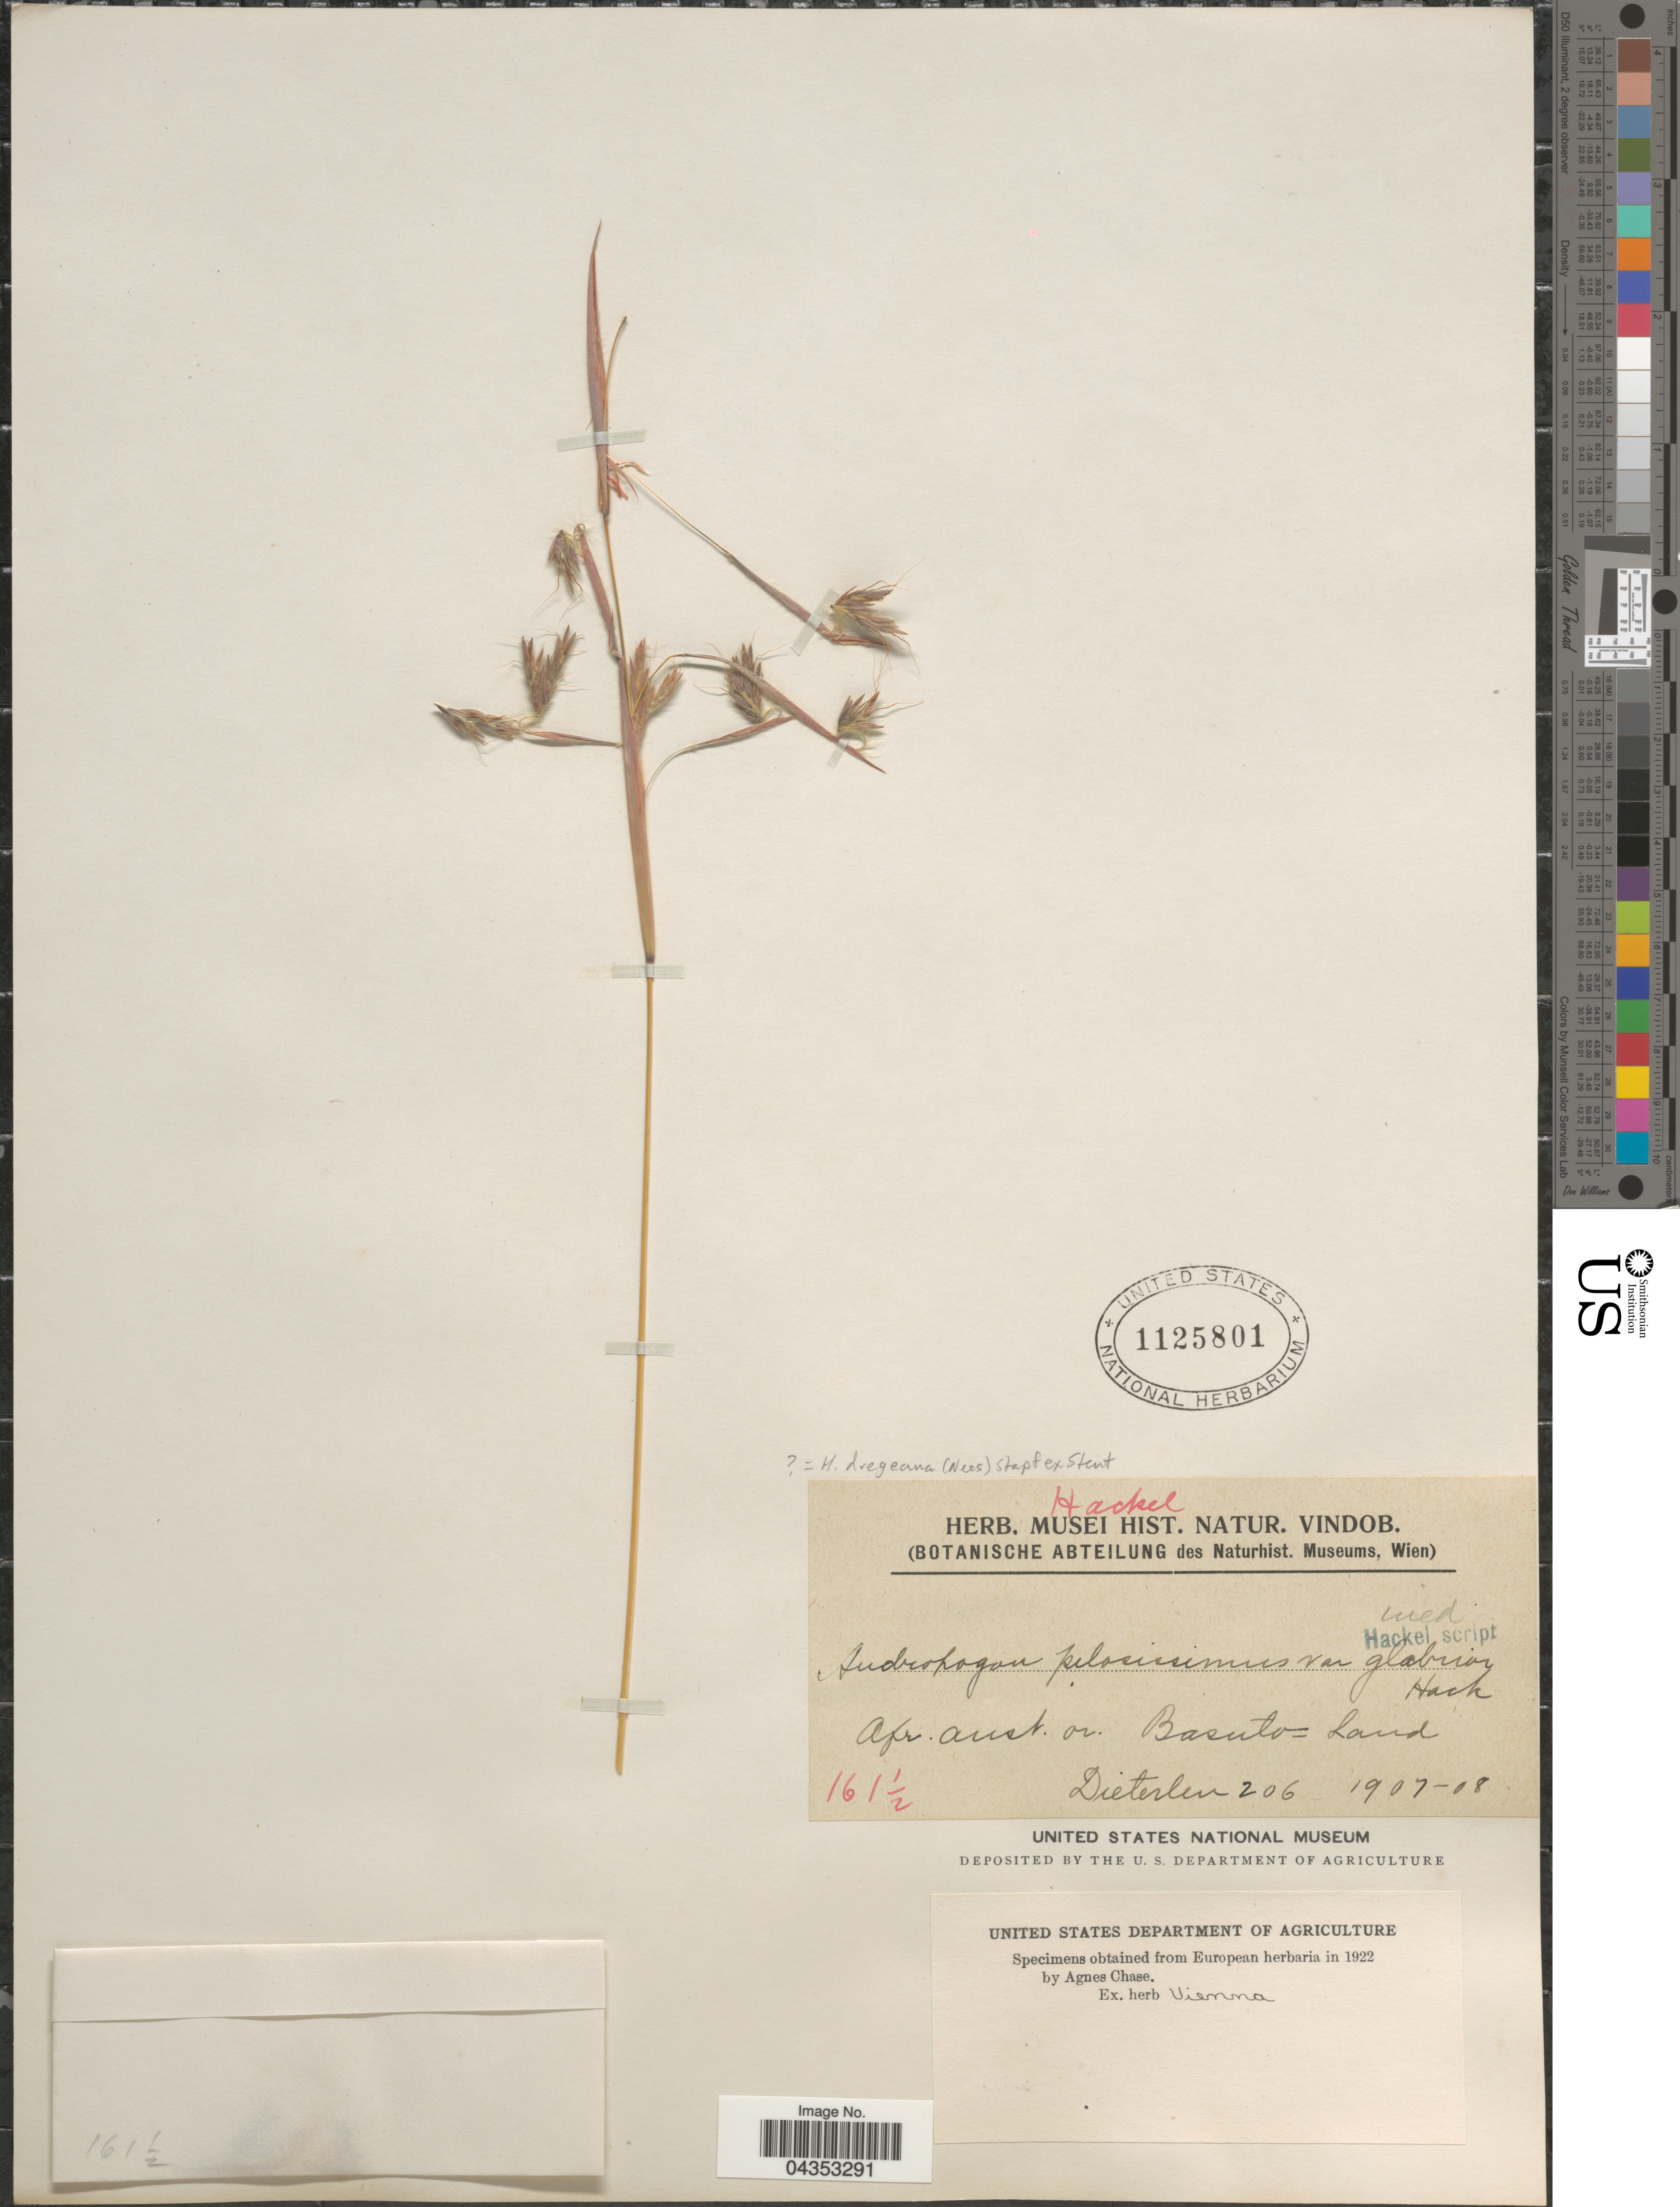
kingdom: Plantae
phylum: Tracheophyta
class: Liliopsida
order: Poales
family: Poaceae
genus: Hyparrhenia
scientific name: Hyparrhenia dregeana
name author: (Nees) Stapf ex Stent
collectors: -. Dieterlen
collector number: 206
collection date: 1907/1908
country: Lesotho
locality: Afr. aust. or. Basuto-Land.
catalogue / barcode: US 1125801